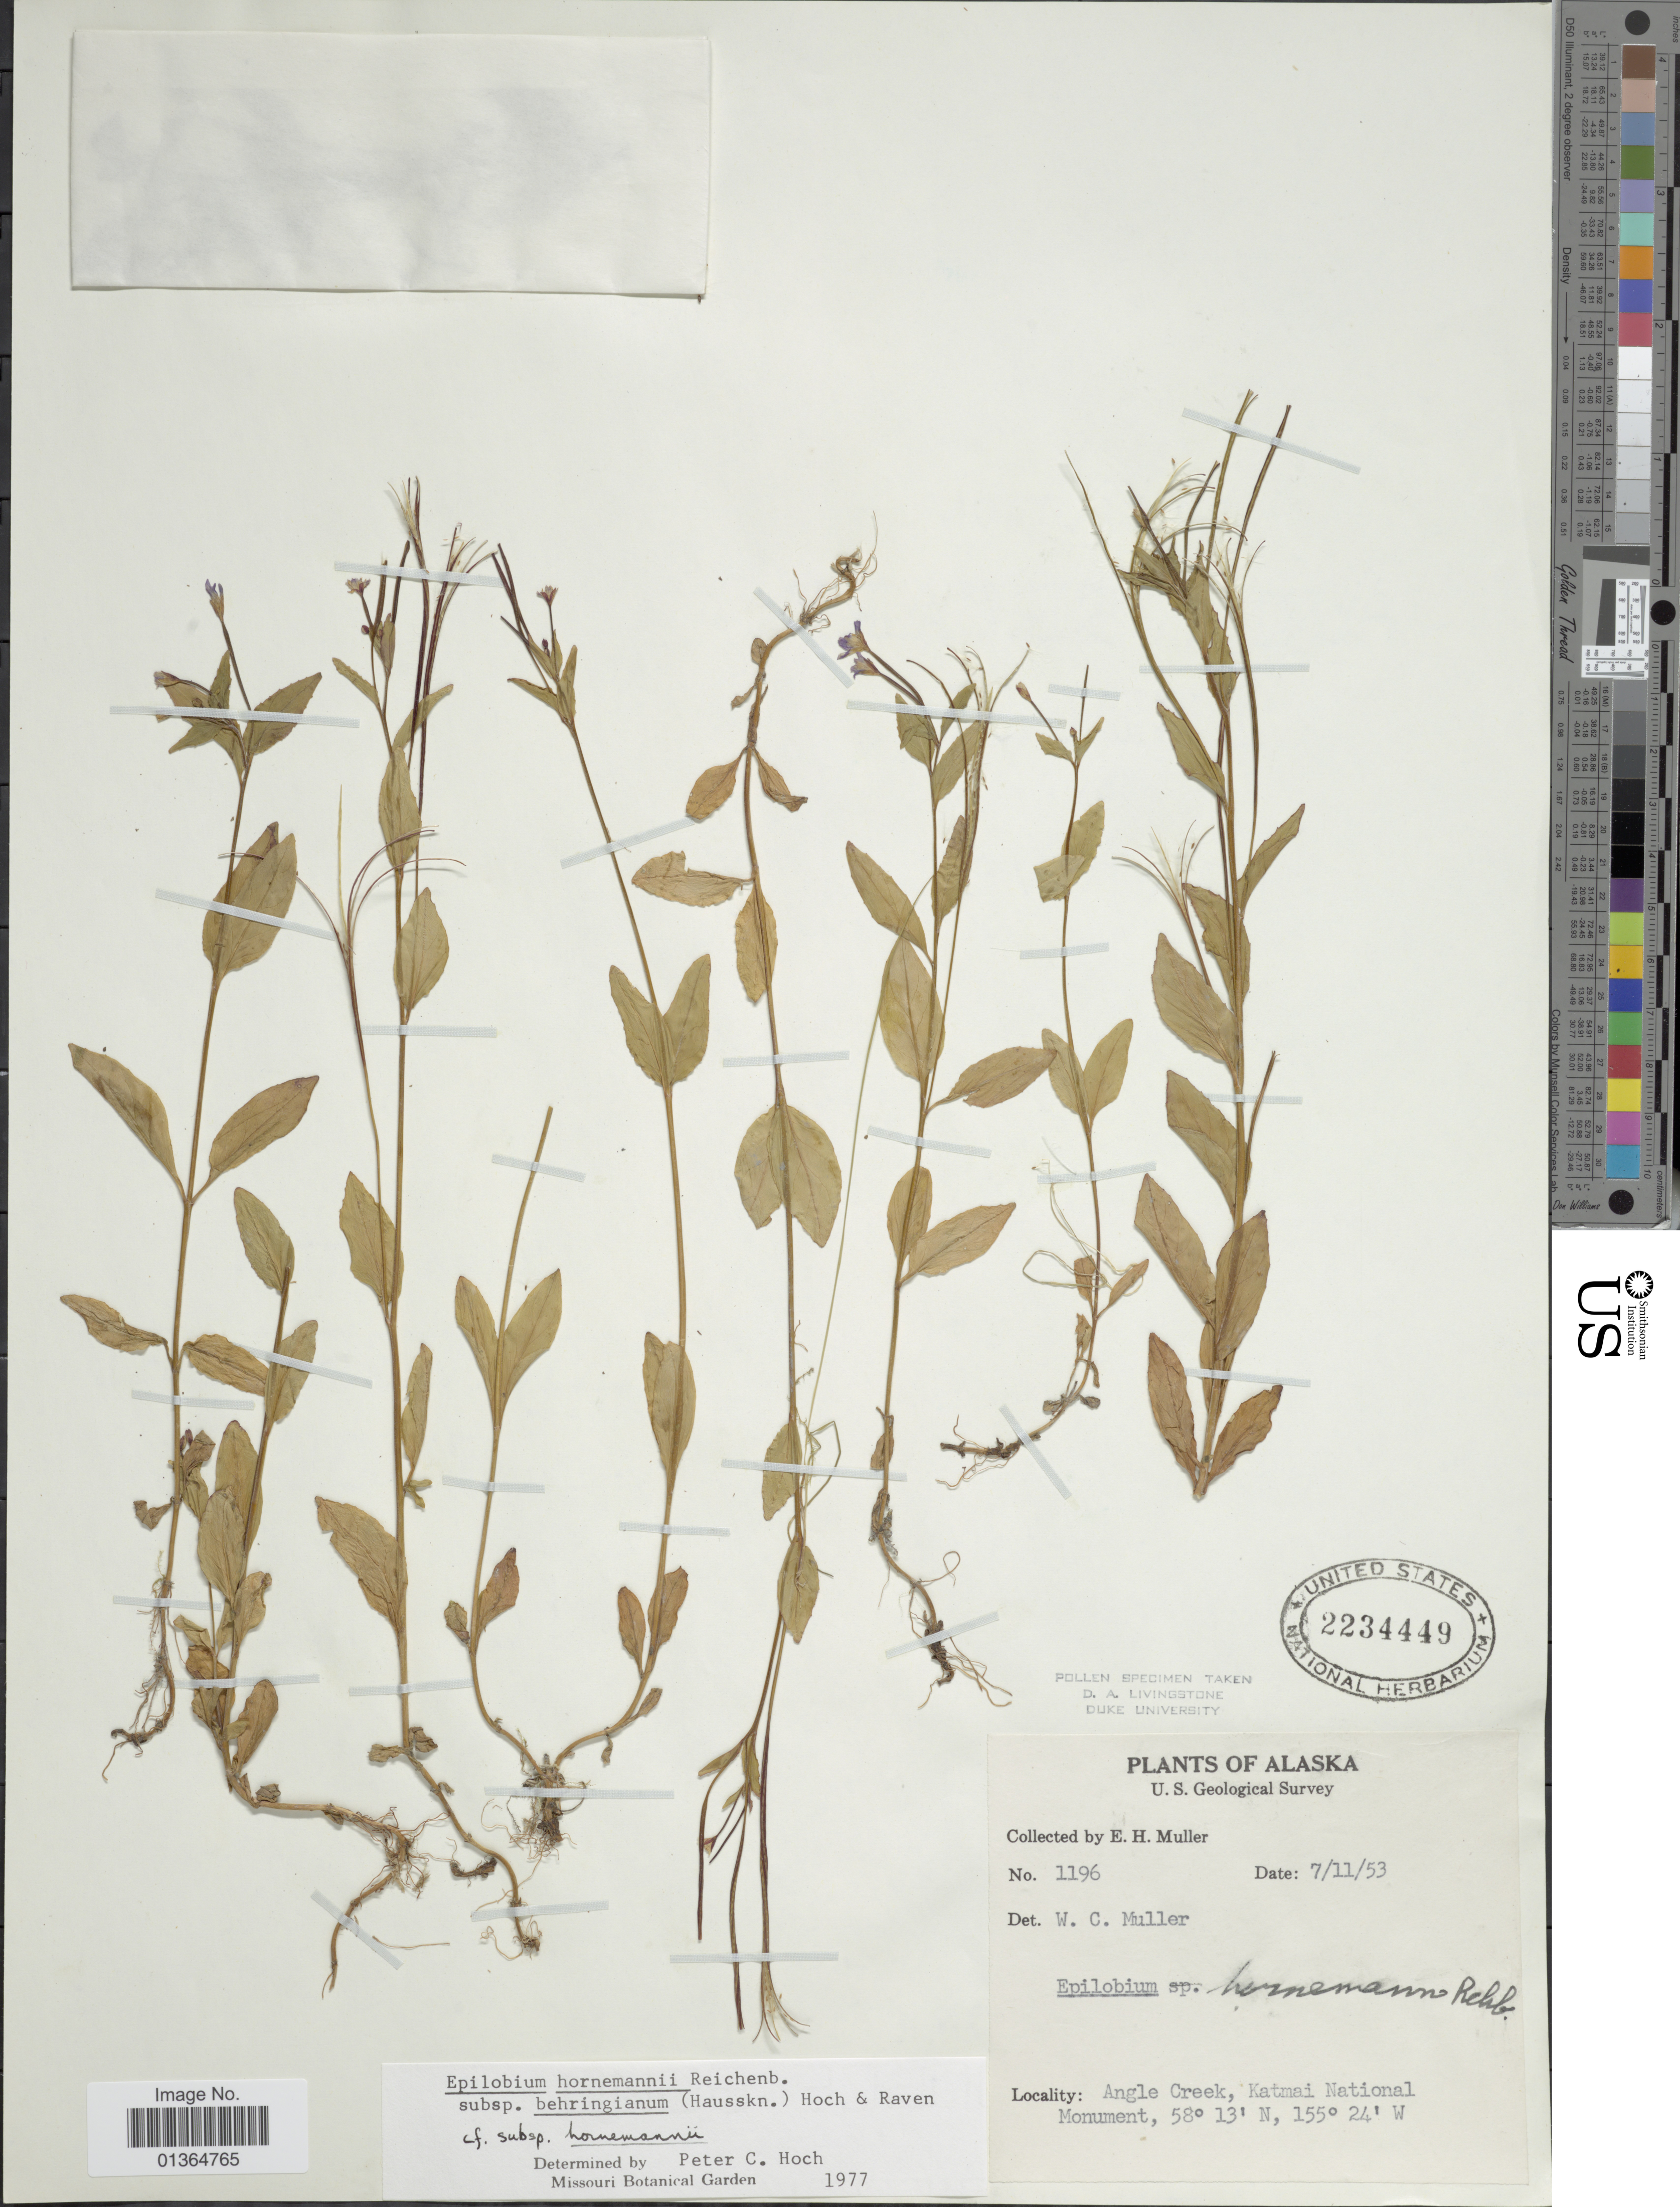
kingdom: Plantae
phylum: Tracheophyta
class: Magnoliopsida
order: Myrtales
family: Onagraceae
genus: Epilobium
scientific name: Epilobium hornemannii subsp. behringianum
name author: (Hausskn.) Hoch & P.H. Raven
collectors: E. H. Muller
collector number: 1196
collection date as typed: Transcribed d/m/y: 11/7/53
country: United States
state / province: Alaska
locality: Angle Creek, Katmai National Monument.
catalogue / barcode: US 2234449